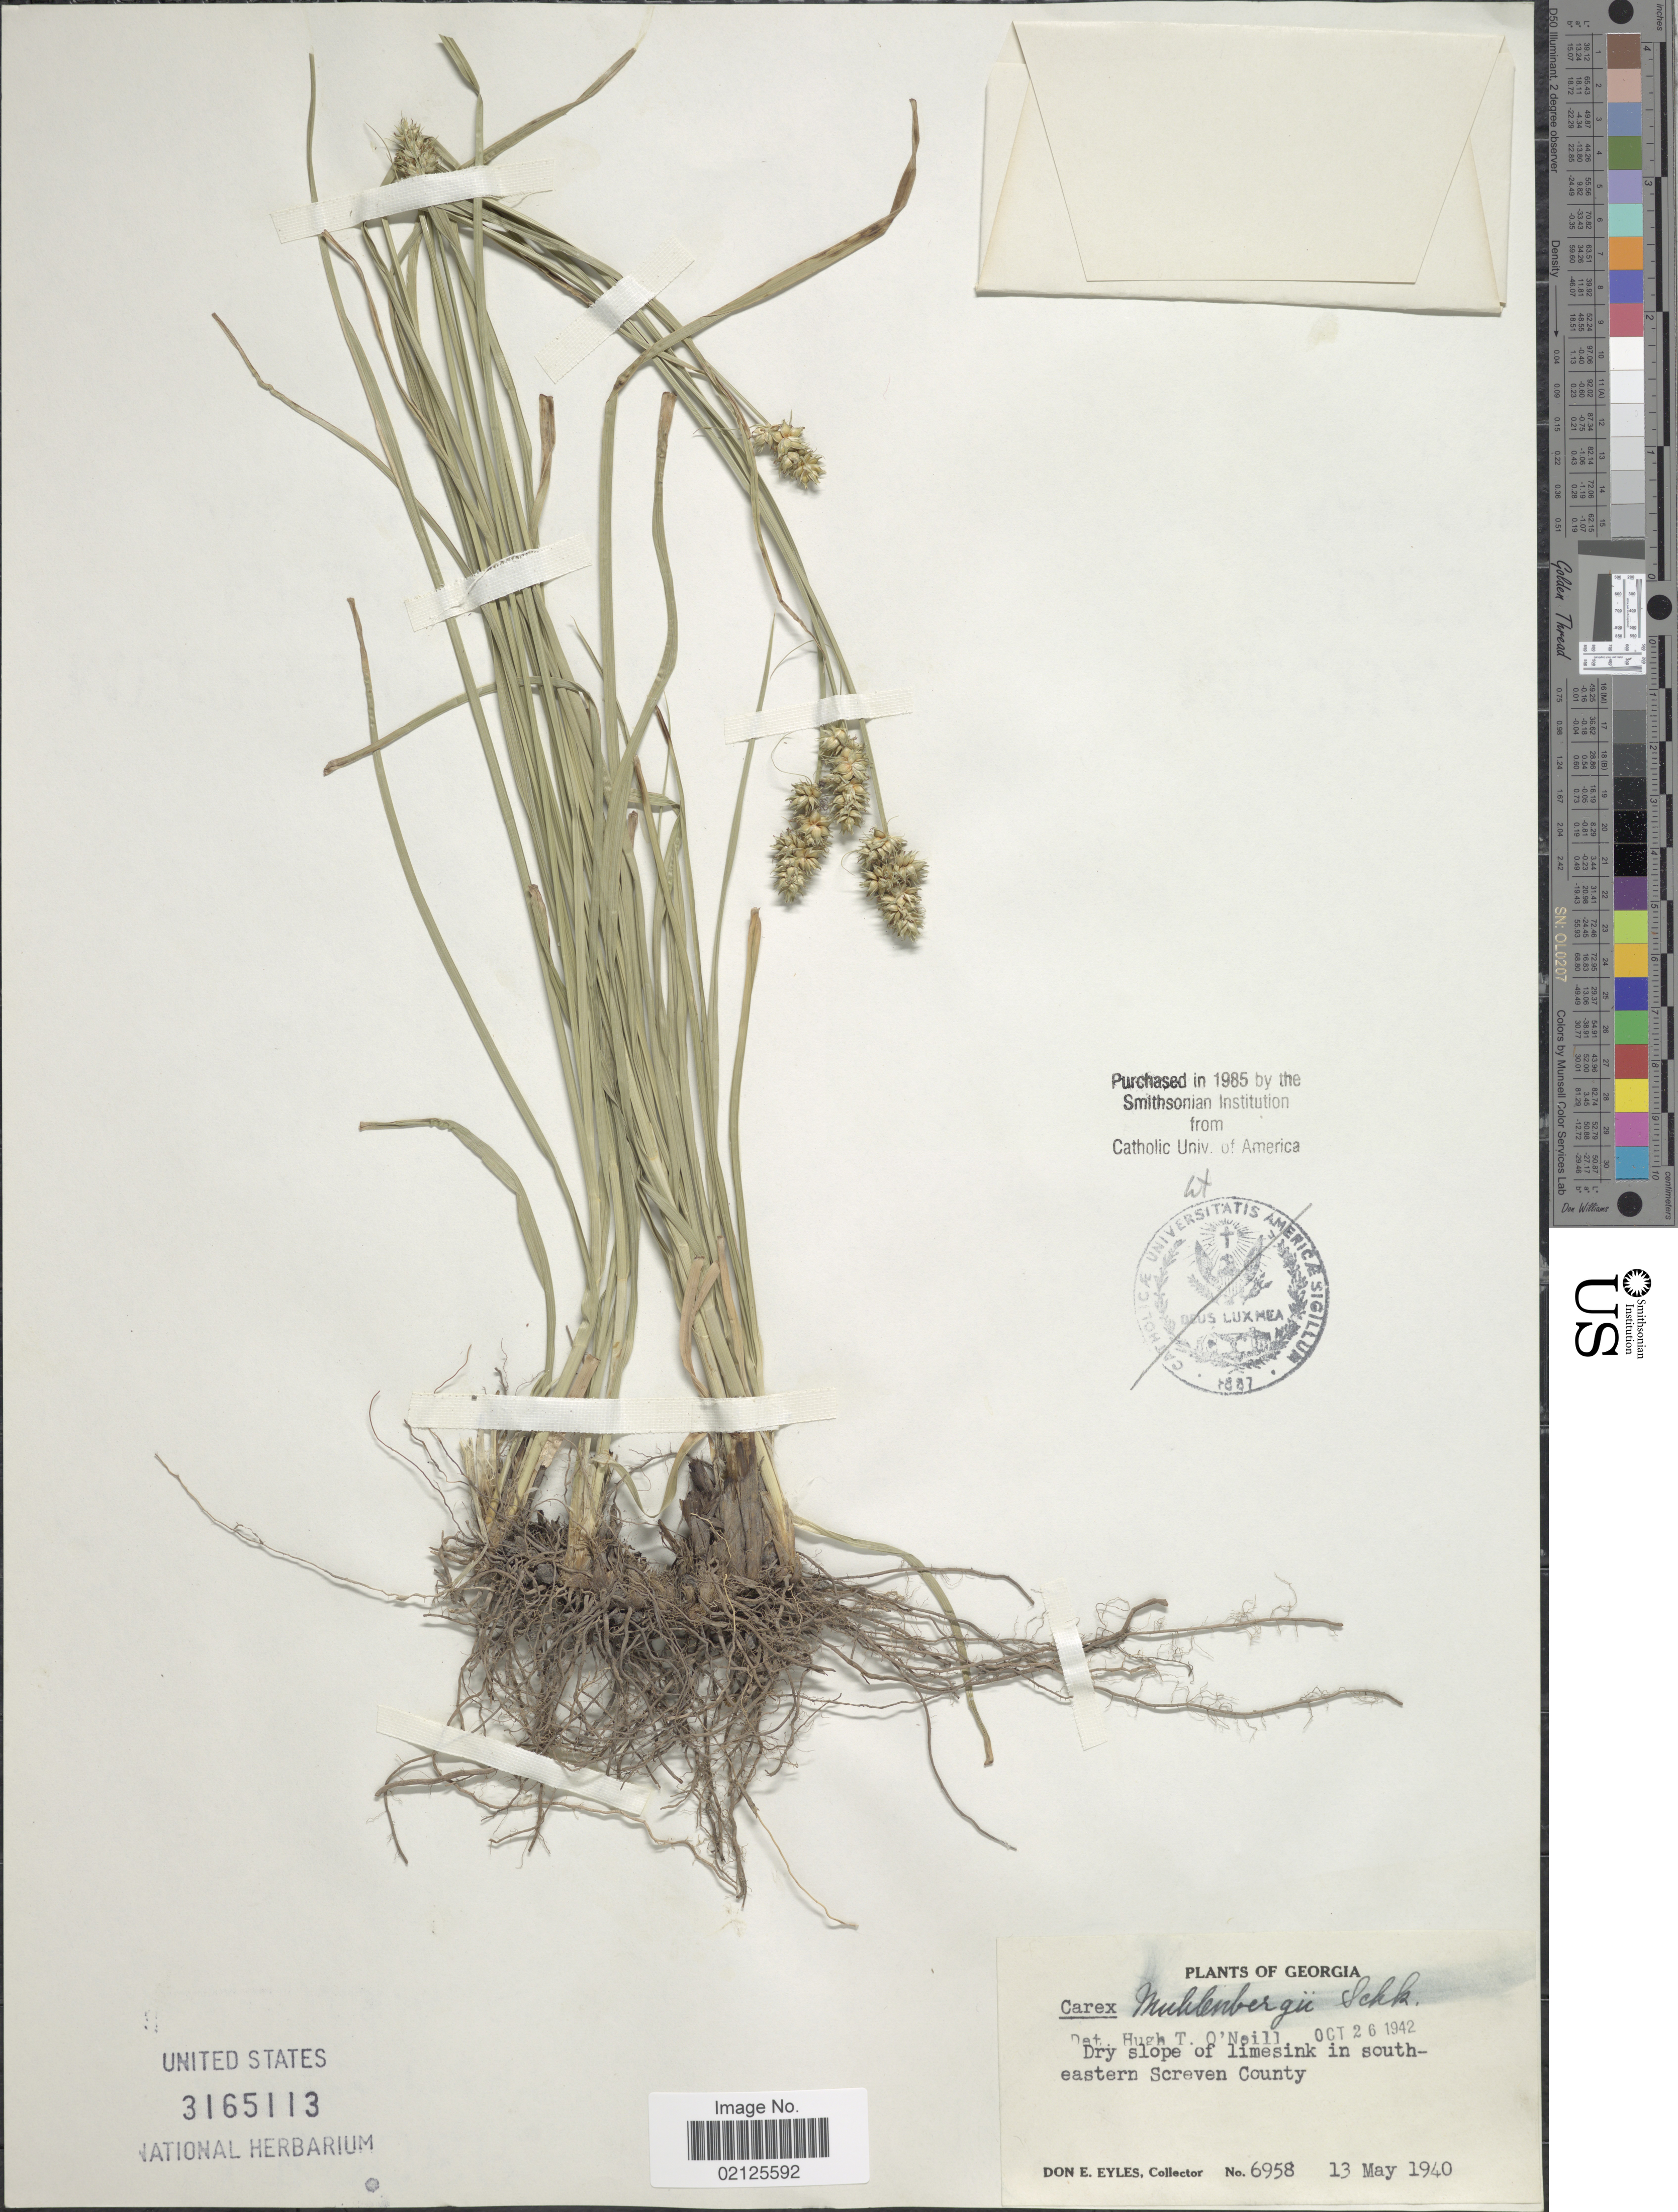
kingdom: Plantae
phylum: Tracheophyta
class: Liliopsida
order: Poales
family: Cyperaceae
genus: Carex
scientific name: Carex muehlenbergii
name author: Willd.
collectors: D. Eyles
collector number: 6958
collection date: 1940-05-13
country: United States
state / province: Georgia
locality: Dry slope of limesink in south-eastern Screven County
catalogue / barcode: US 3165113